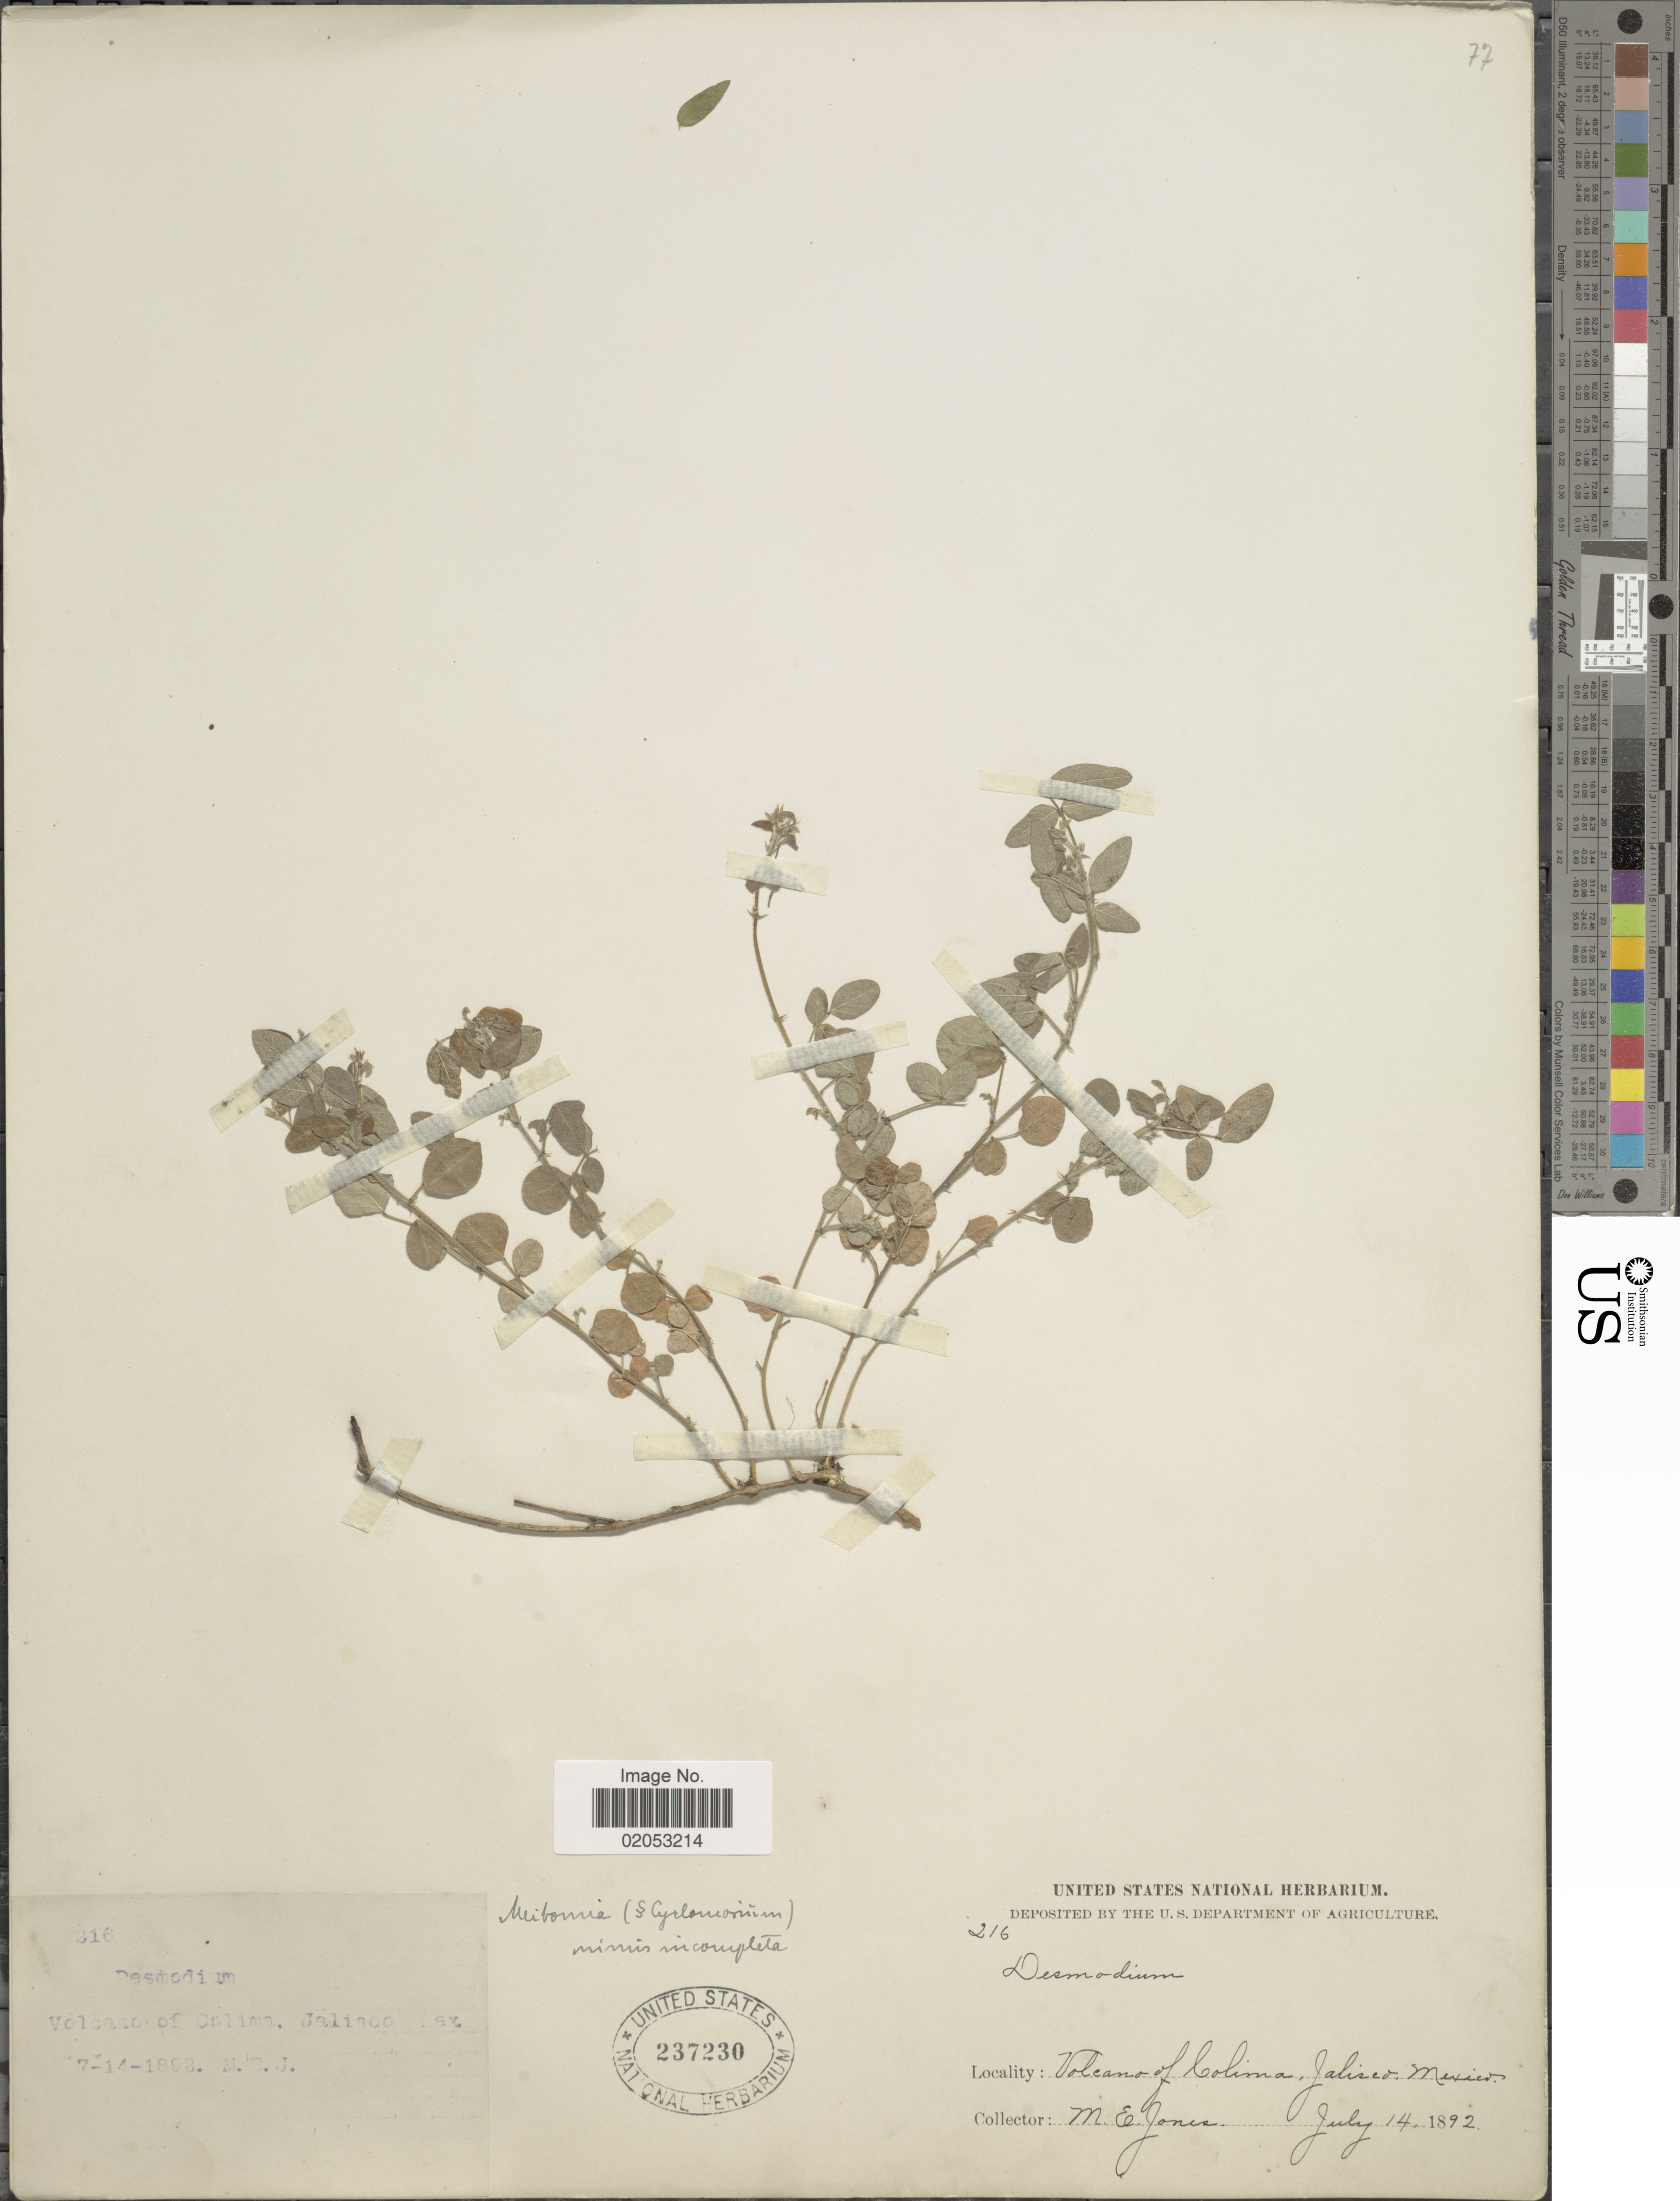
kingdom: Plantae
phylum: Tracheophyta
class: Magnoliopsida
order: Fabales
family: Fabaceae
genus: Desmodium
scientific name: Desmodium sp.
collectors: M. E. Jones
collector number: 216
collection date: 1892-07-14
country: Mexico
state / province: Jalisco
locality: Volcano of Colima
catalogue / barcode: US 237230